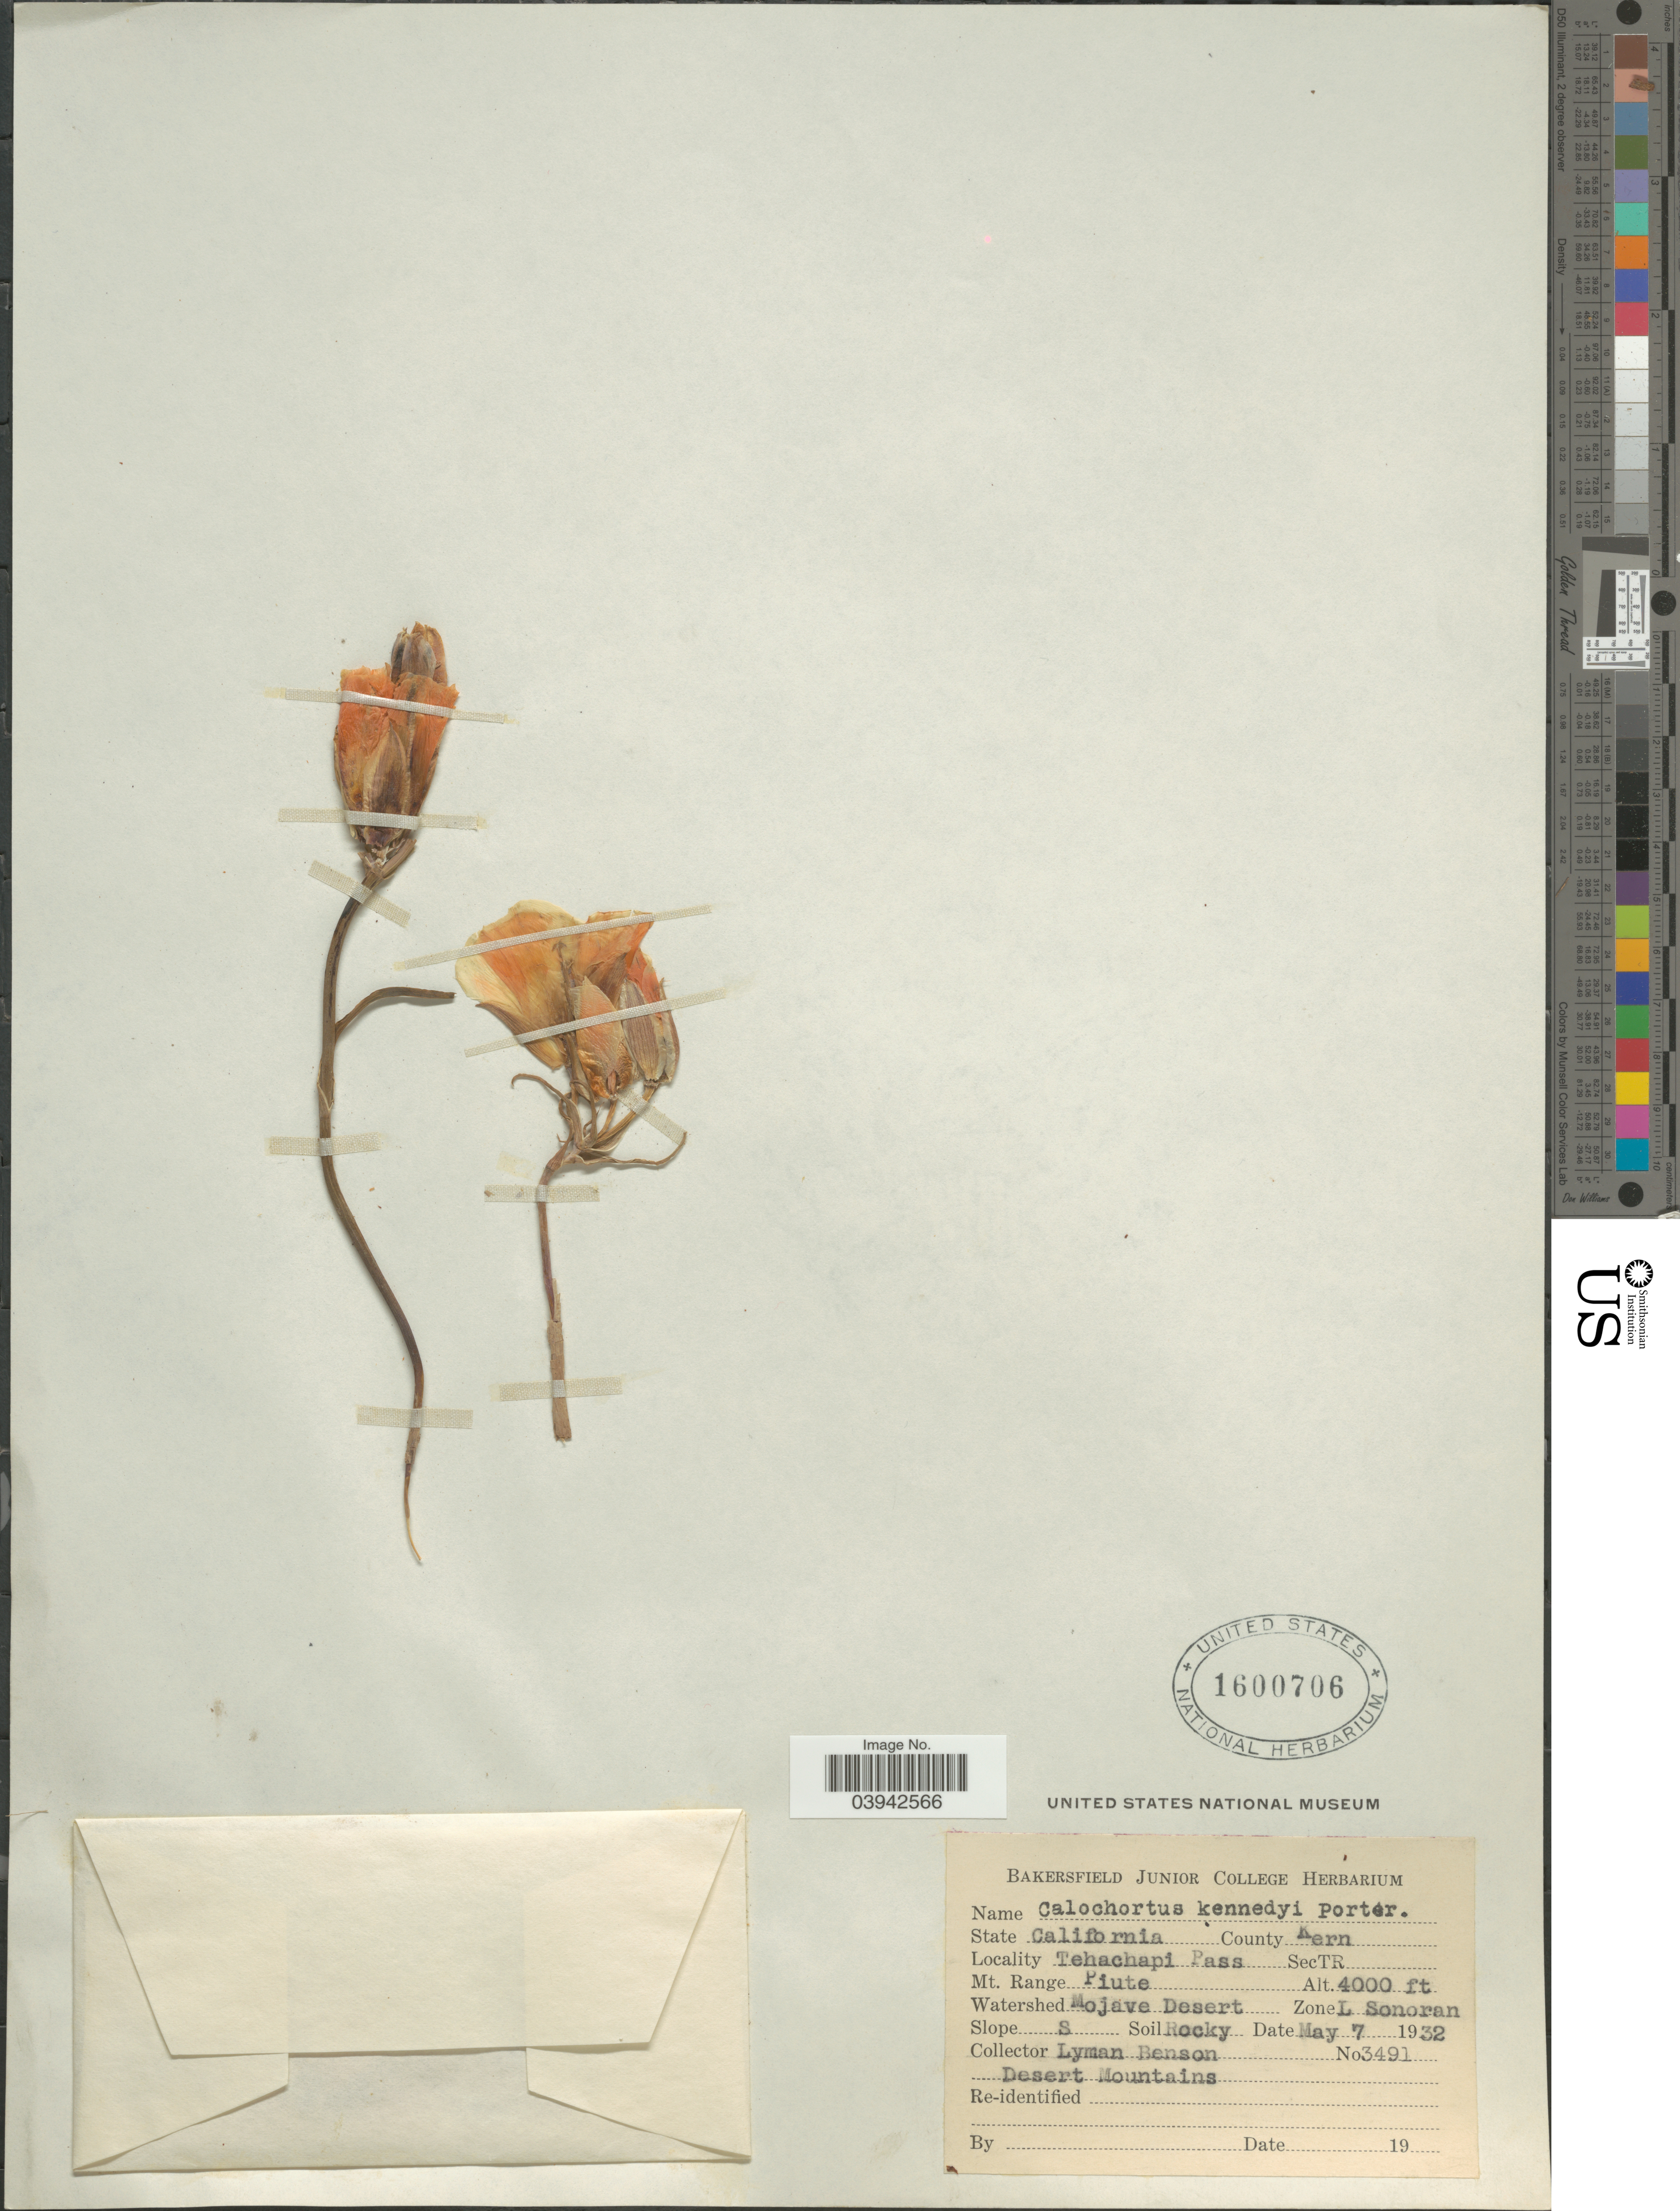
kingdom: Plantae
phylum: Tracheophyta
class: Liliopsida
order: Liliales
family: Liliaceae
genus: Calochortus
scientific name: Calochortus kennedyi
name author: Porter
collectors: L. D. Benson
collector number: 3491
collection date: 1932-05-07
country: United States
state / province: California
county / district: Kern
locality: County Kern. Tehachapi Pass. Mt. Range Piute. Watershed Mojave Desert. Zone L Sonoran. Slope S. Desert Mountains.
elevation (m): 1219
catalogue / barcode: US 1600706